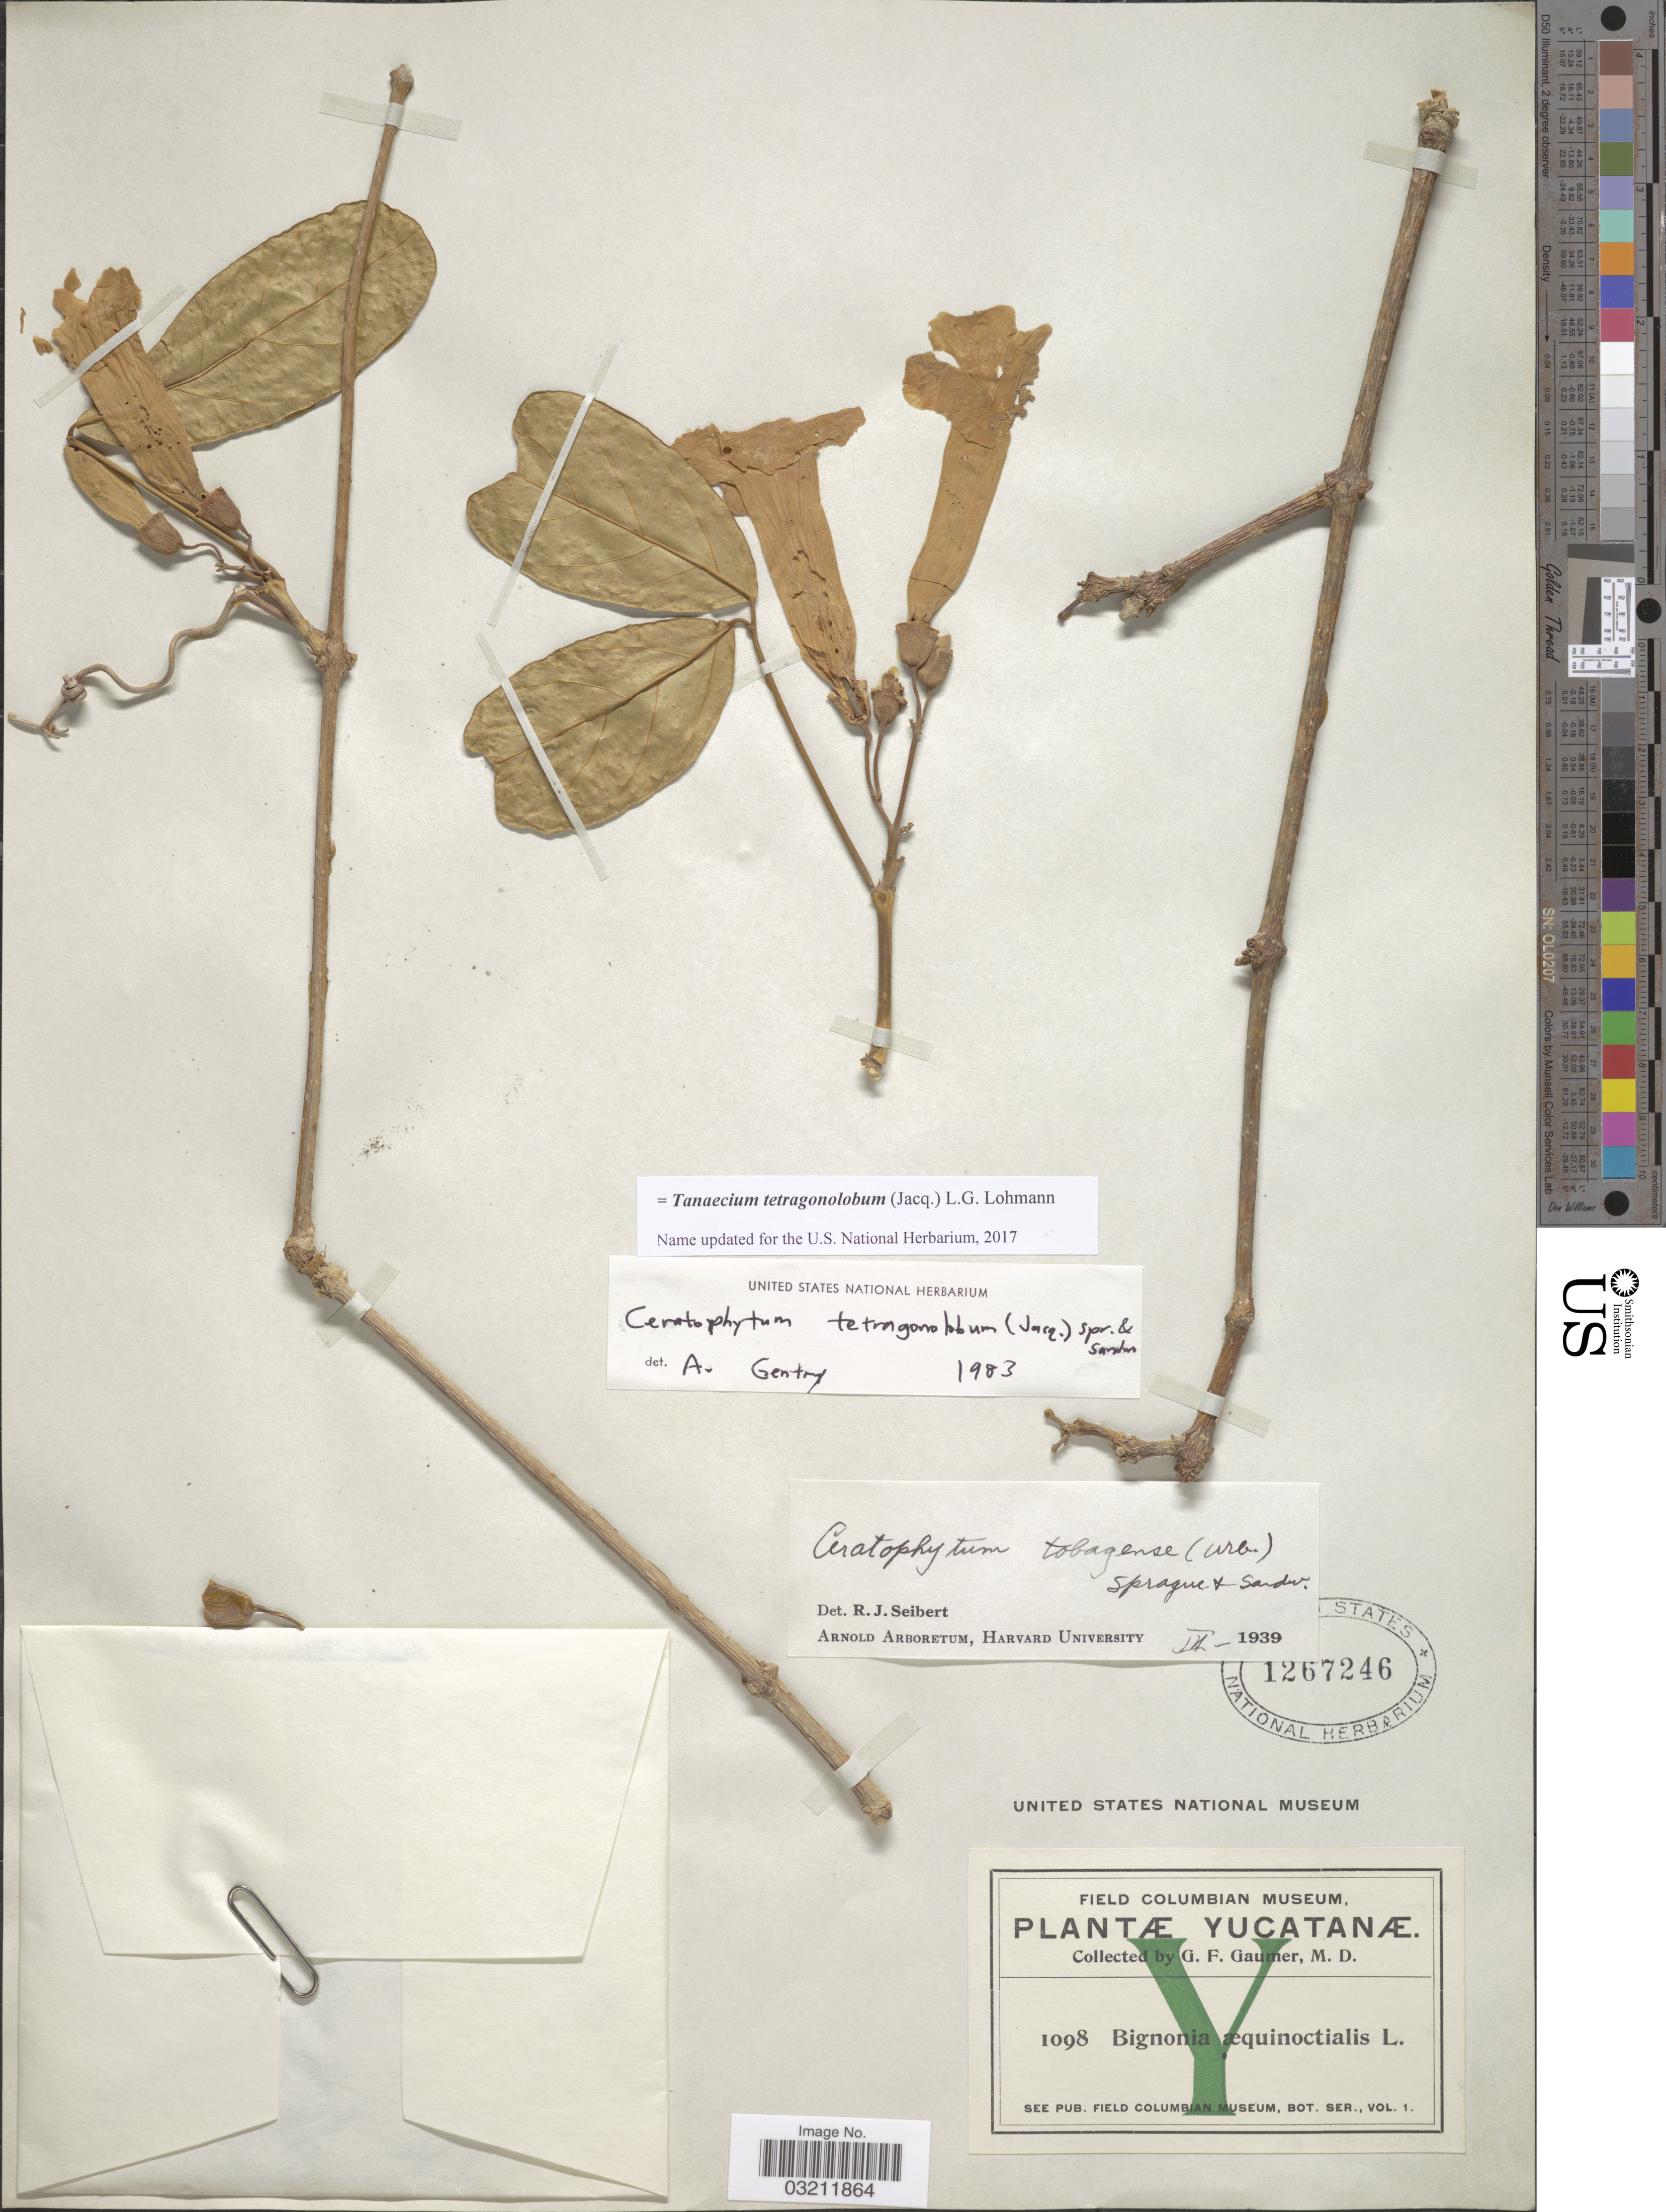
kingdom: Plantae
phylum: Tracheophyta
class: Magnoliopsida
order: Lamiales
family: Bignoniaceae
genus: Tanaecium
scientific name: Tanaecium tetragonolobum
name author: (Jacq.) L.G. Lohmann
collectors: G. F. Gaumer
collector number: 1098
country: Mexico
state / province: Yucatán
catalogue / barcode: US 1267246